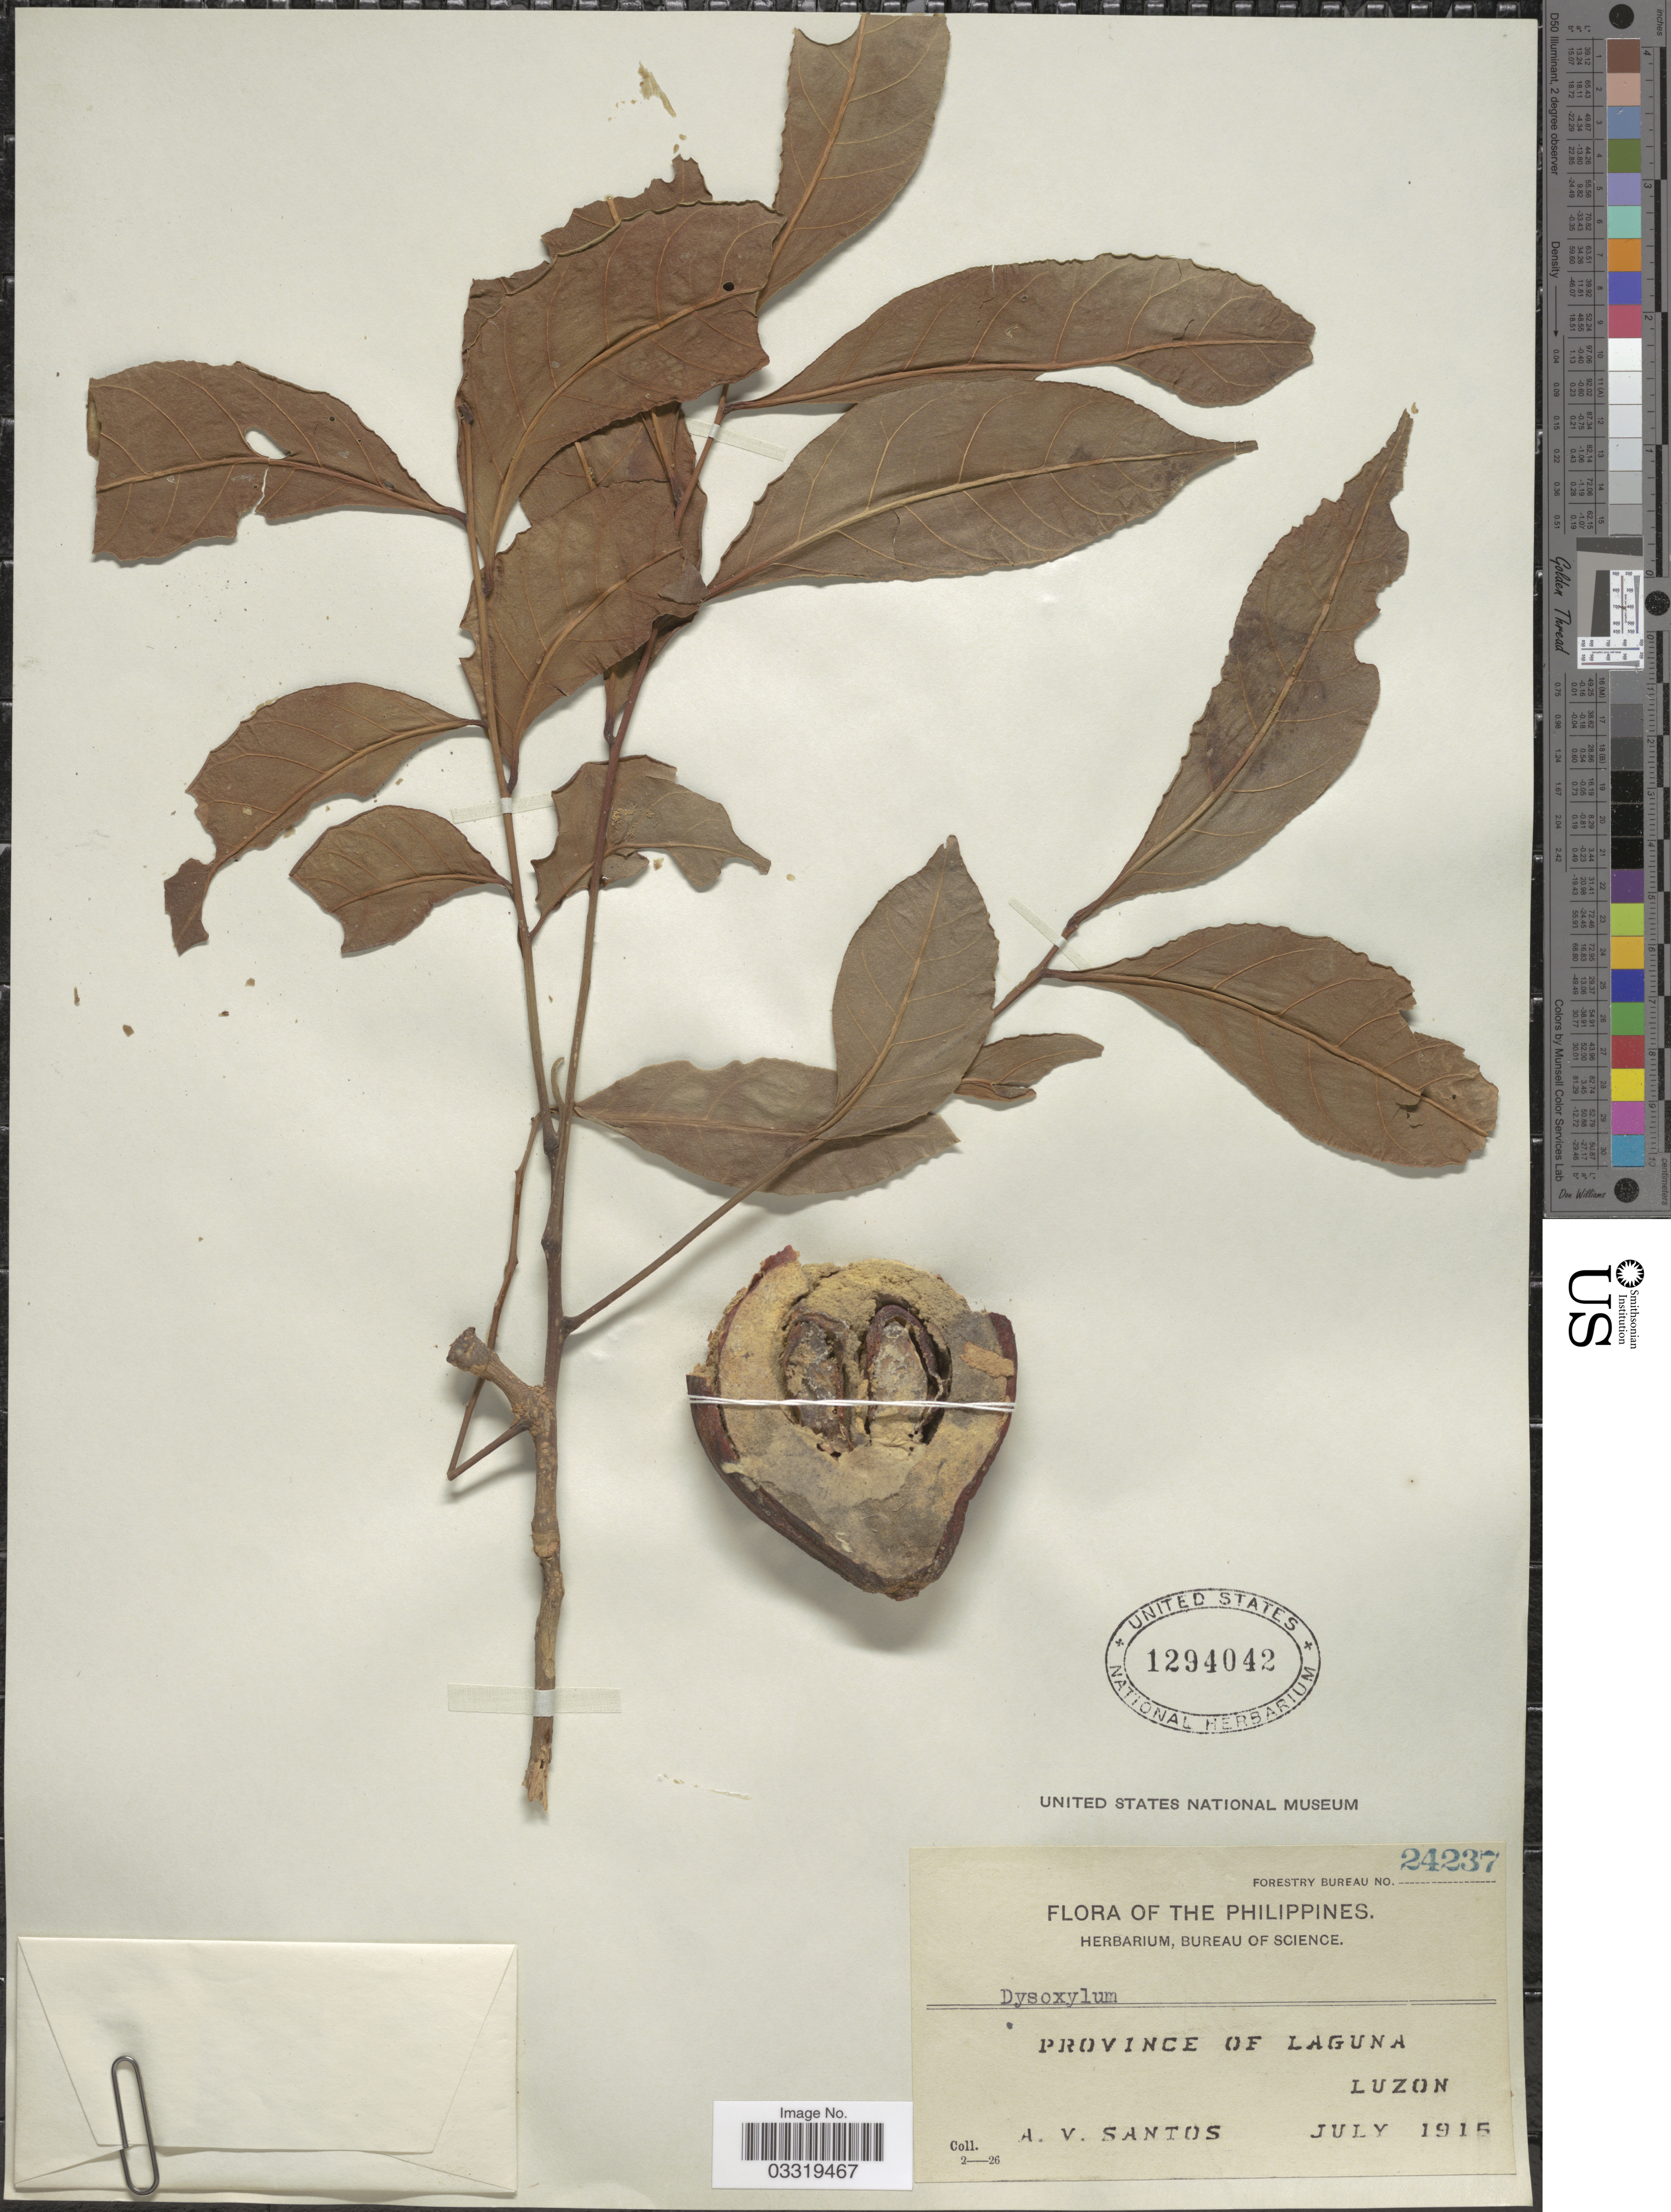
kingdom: Plantae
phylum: Tracheophyta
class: Magnoliopsida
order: Sapindales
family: Meliaceae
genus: Dysoxylum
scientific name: Dysoxylum sp.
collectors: A. Santos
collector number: Forestry Bureau 24237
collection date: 1915-07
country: Philippines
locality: Province of Laguna, Luzon.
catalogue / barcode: US 1294042